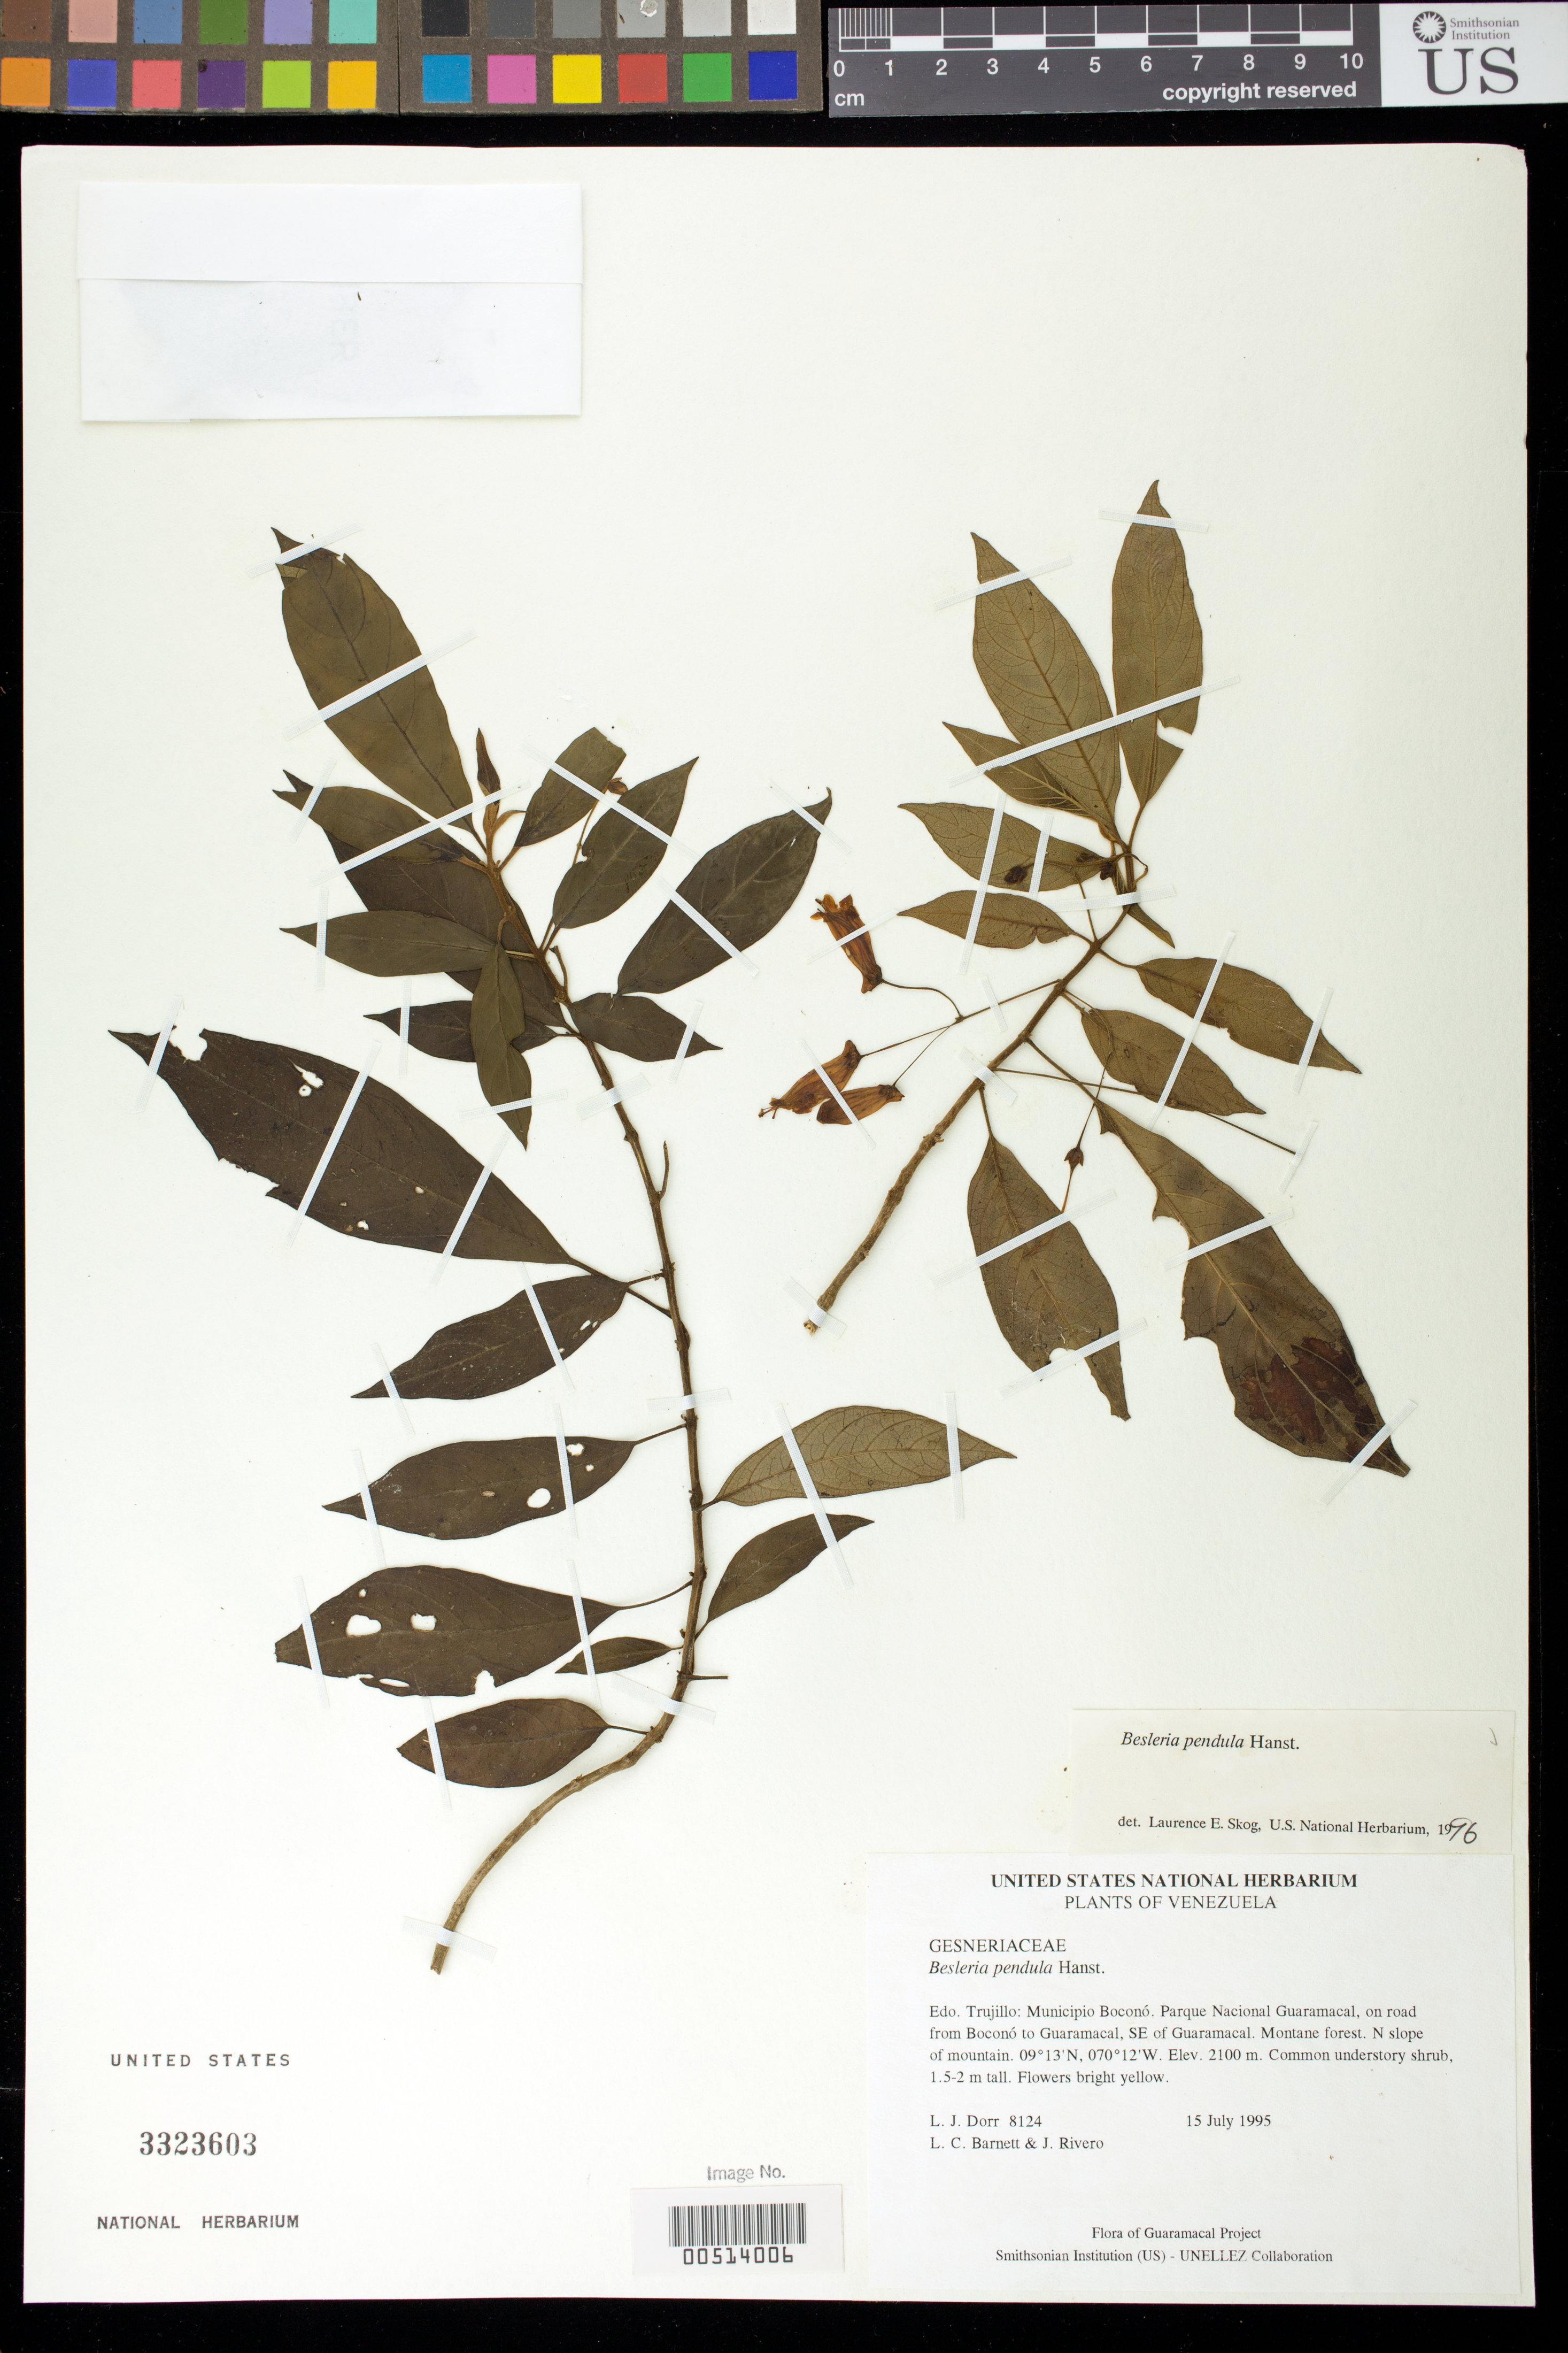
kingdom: Plantae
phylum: Tracheophyta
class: Magnoliopsida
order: Lamiales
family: Gesneriaceae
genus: Besleria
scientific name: Besleria pendula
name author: Hanst.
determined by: Skog, Laurence E.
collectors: L. J. Dorr, L. C. Barnett & J. Rivero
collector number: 8124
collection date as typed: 15 Jul 1995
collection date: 1995-07-15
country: Venezuela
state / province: Trujillo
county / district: Boconó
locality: Parque Nacional Guaramacal, road from Boconó to Guaramacal, SE of Guaramacal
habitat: Montane forest, N slope of mountain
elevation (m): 2100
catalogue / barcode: US 3323603